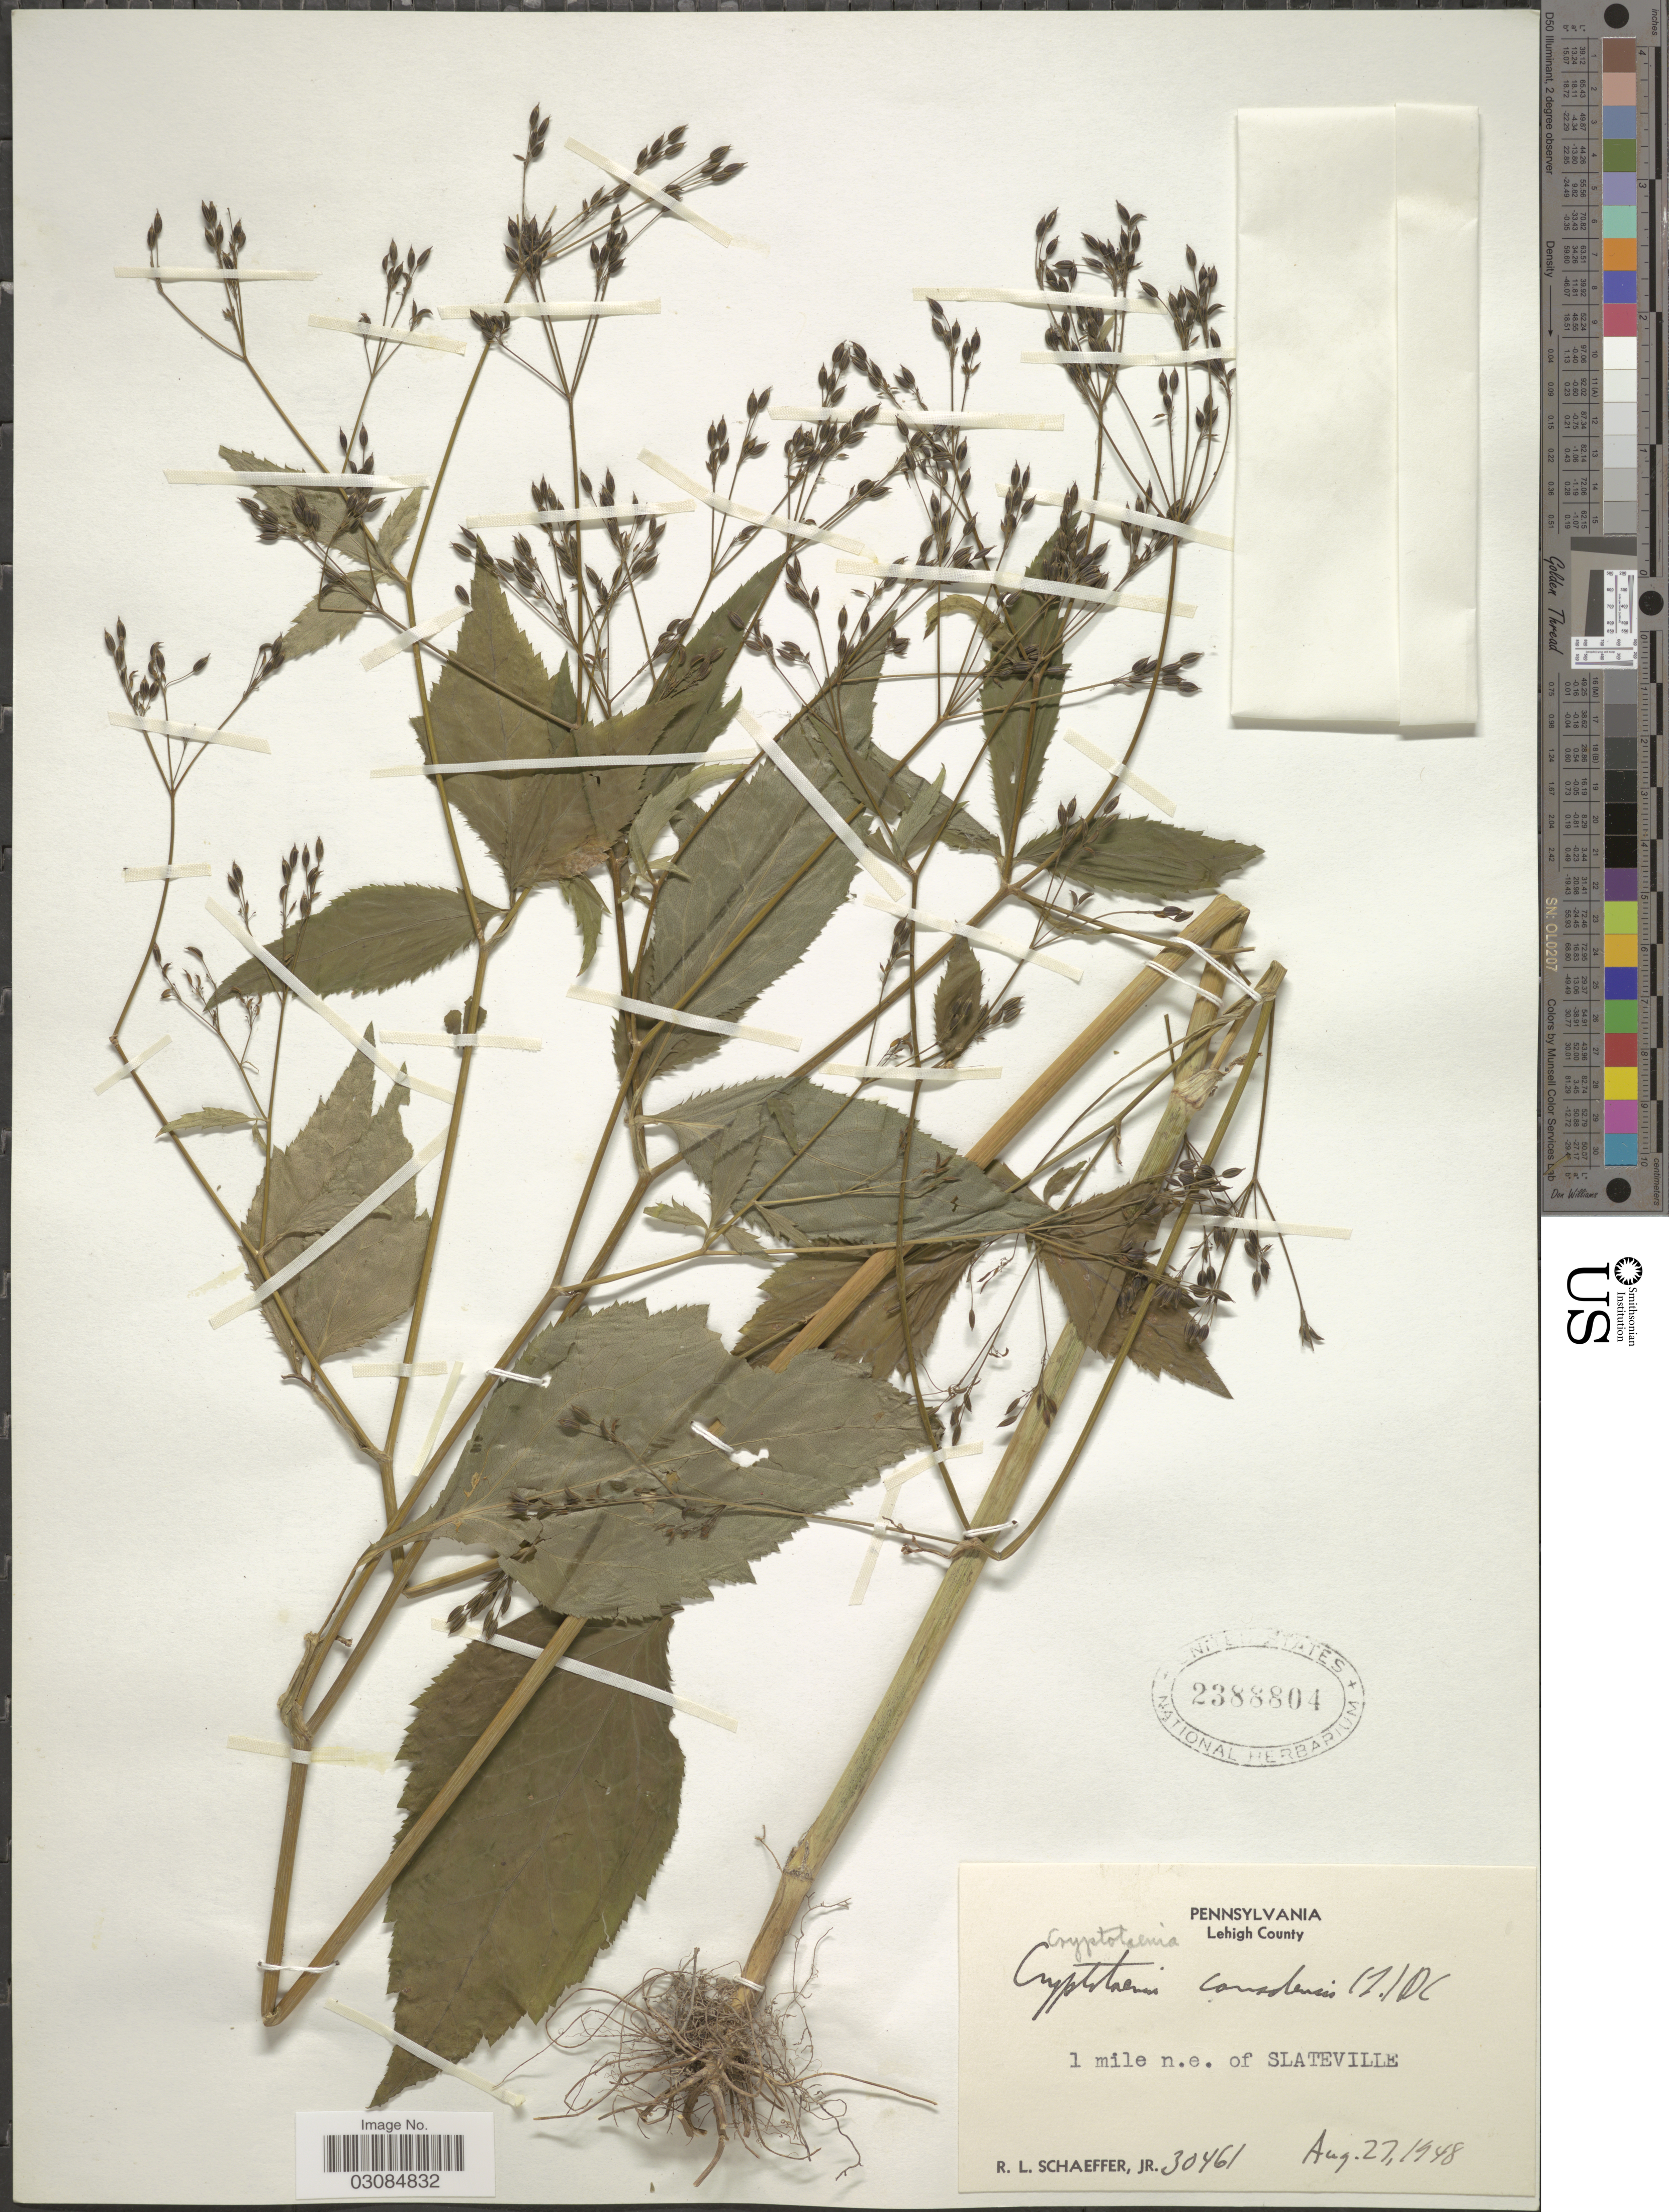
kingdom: Plantae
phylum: Tracheophyta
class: Magnoliopsida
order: Apiales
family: Apiaceae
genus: Cryptotaenia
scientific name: Cryptotaenia canadensis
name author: (L.) DC.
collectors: R. Schaeffer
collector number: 30461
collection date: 1948-08-27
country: United States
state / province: Pennsylvania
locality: Lehigh County, 1 mile n.e. of Slateville.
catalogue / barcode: US 2388804